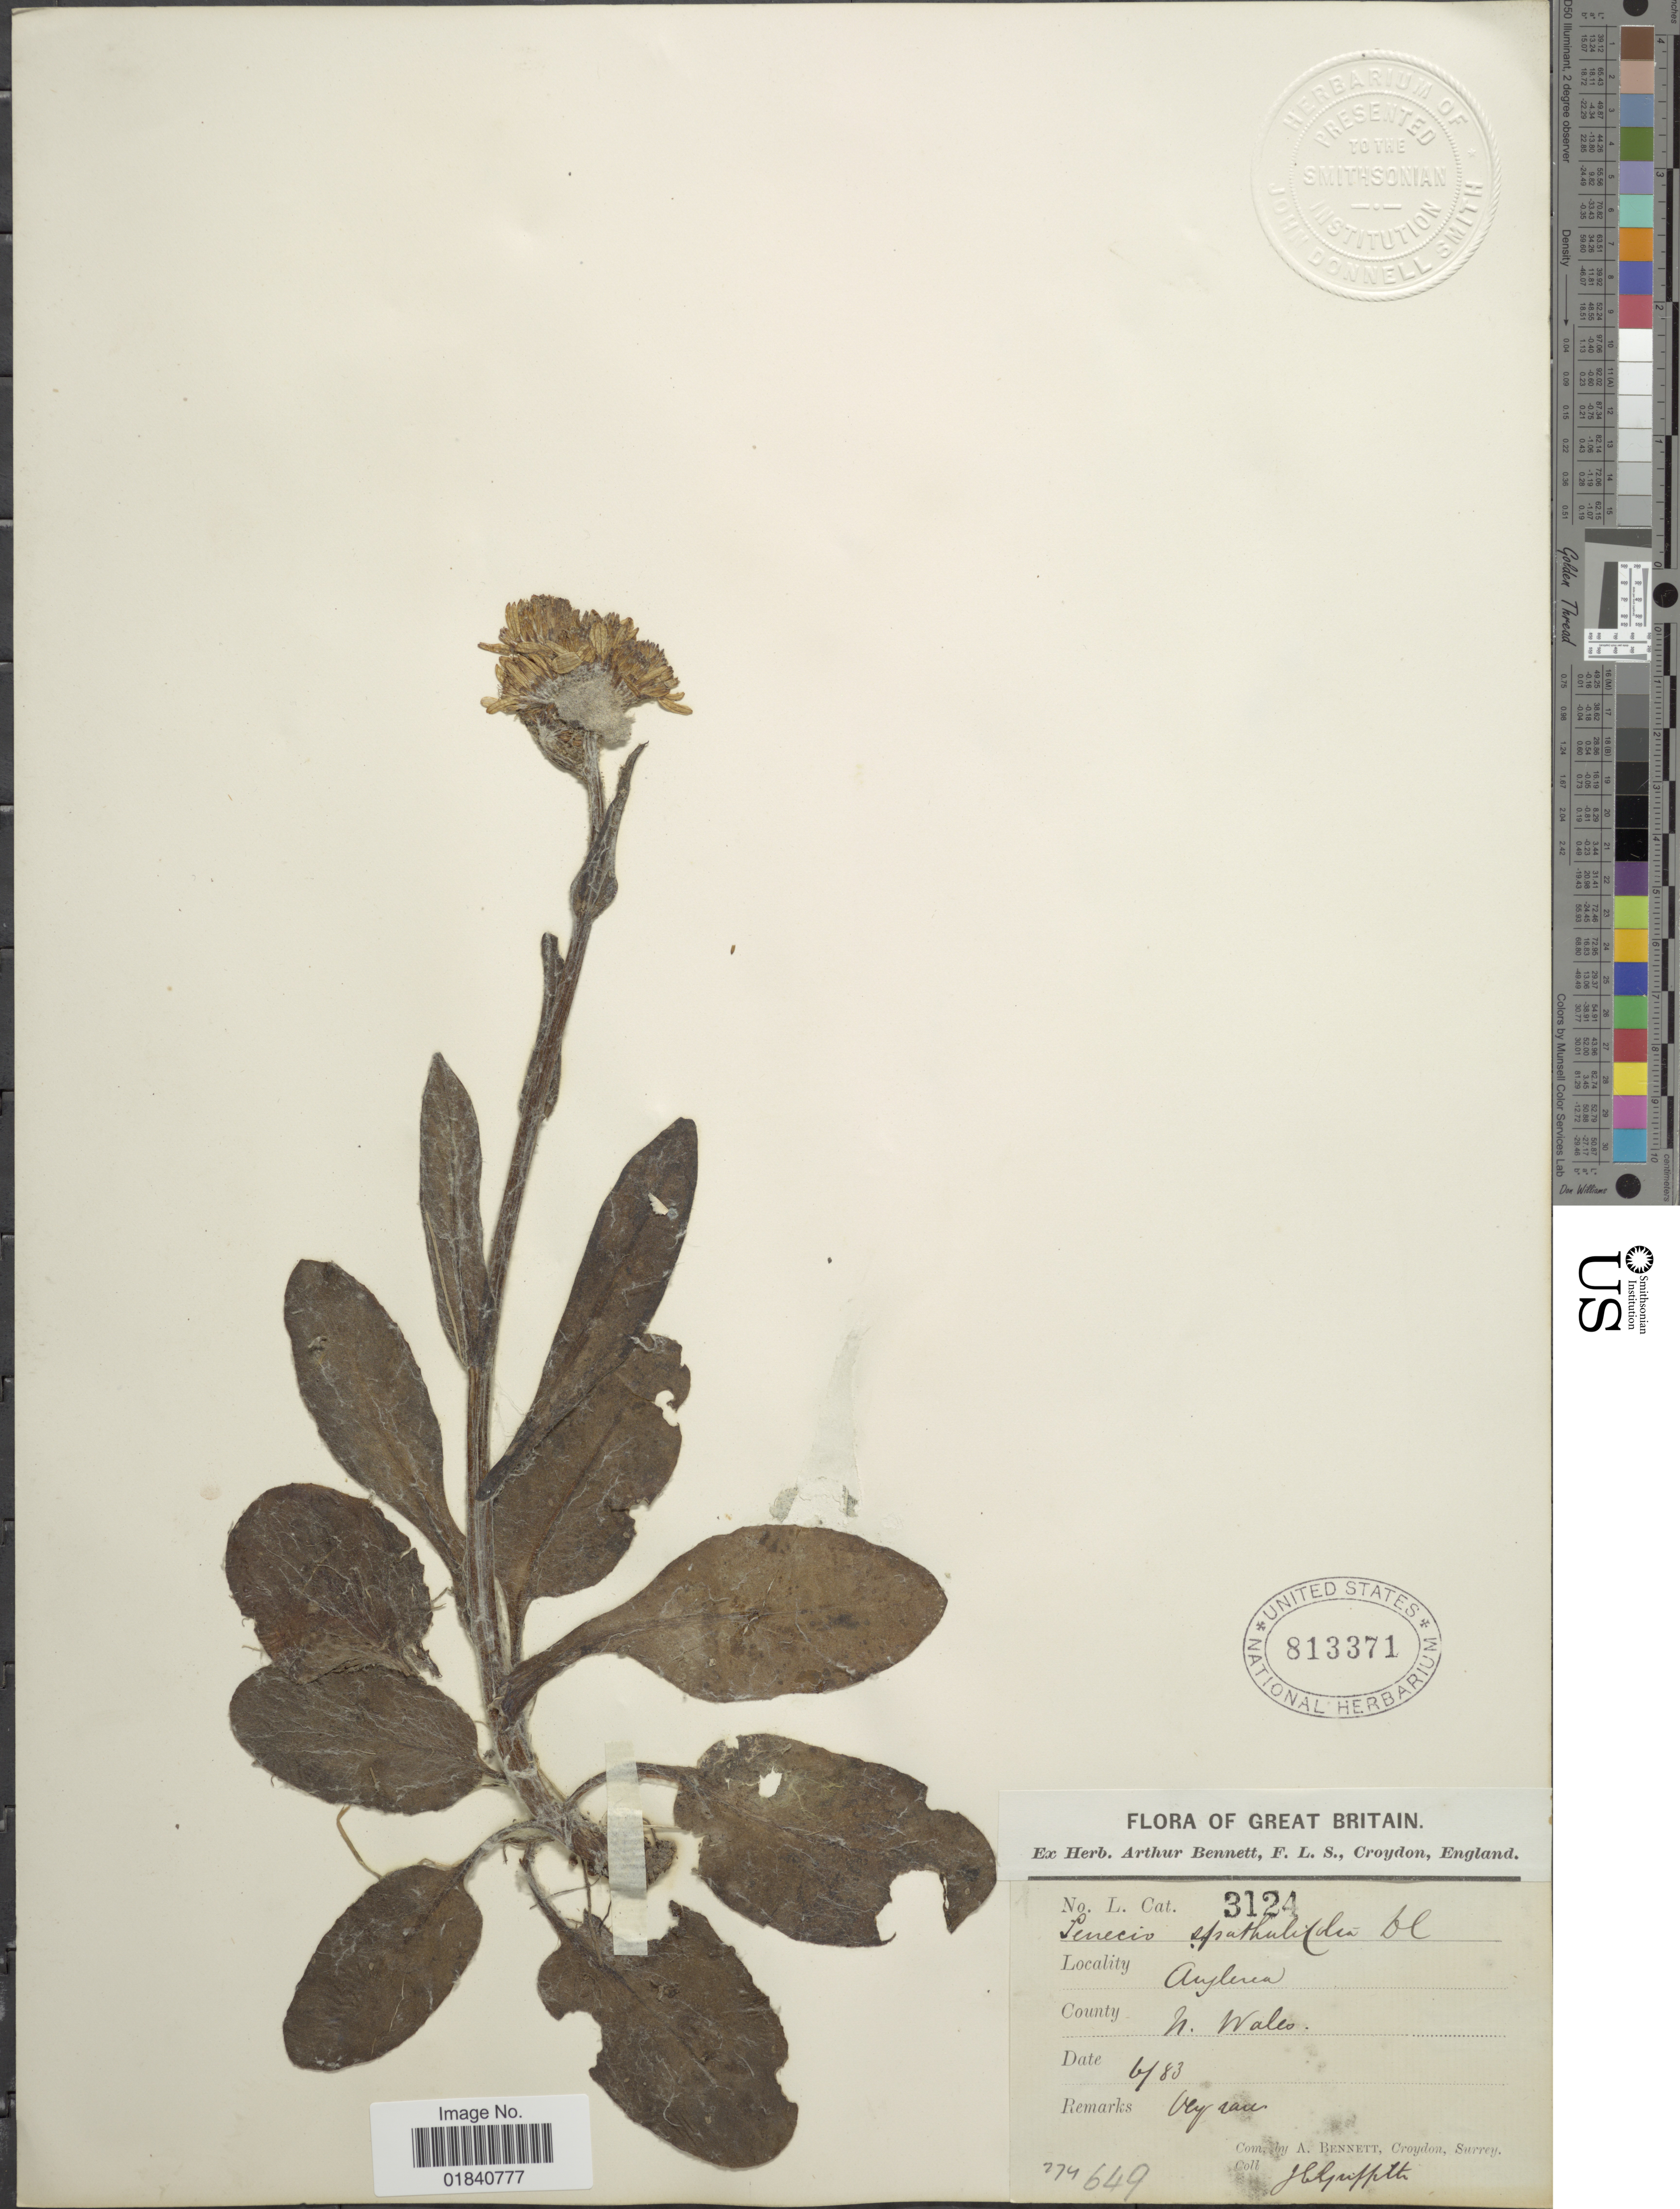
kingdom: Plantae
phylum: Tracheophyta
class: Magnoliopsida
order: Asterales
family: Asteraceae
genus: Senecio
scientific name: Senecio spathulifolius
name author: DC.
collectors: H. Griffith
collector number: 274/649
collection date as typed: Transcribed d/m/y: /6/83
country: United Kingdom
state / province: Wales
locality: N. Wales. Great Britain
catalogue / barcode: US 813371